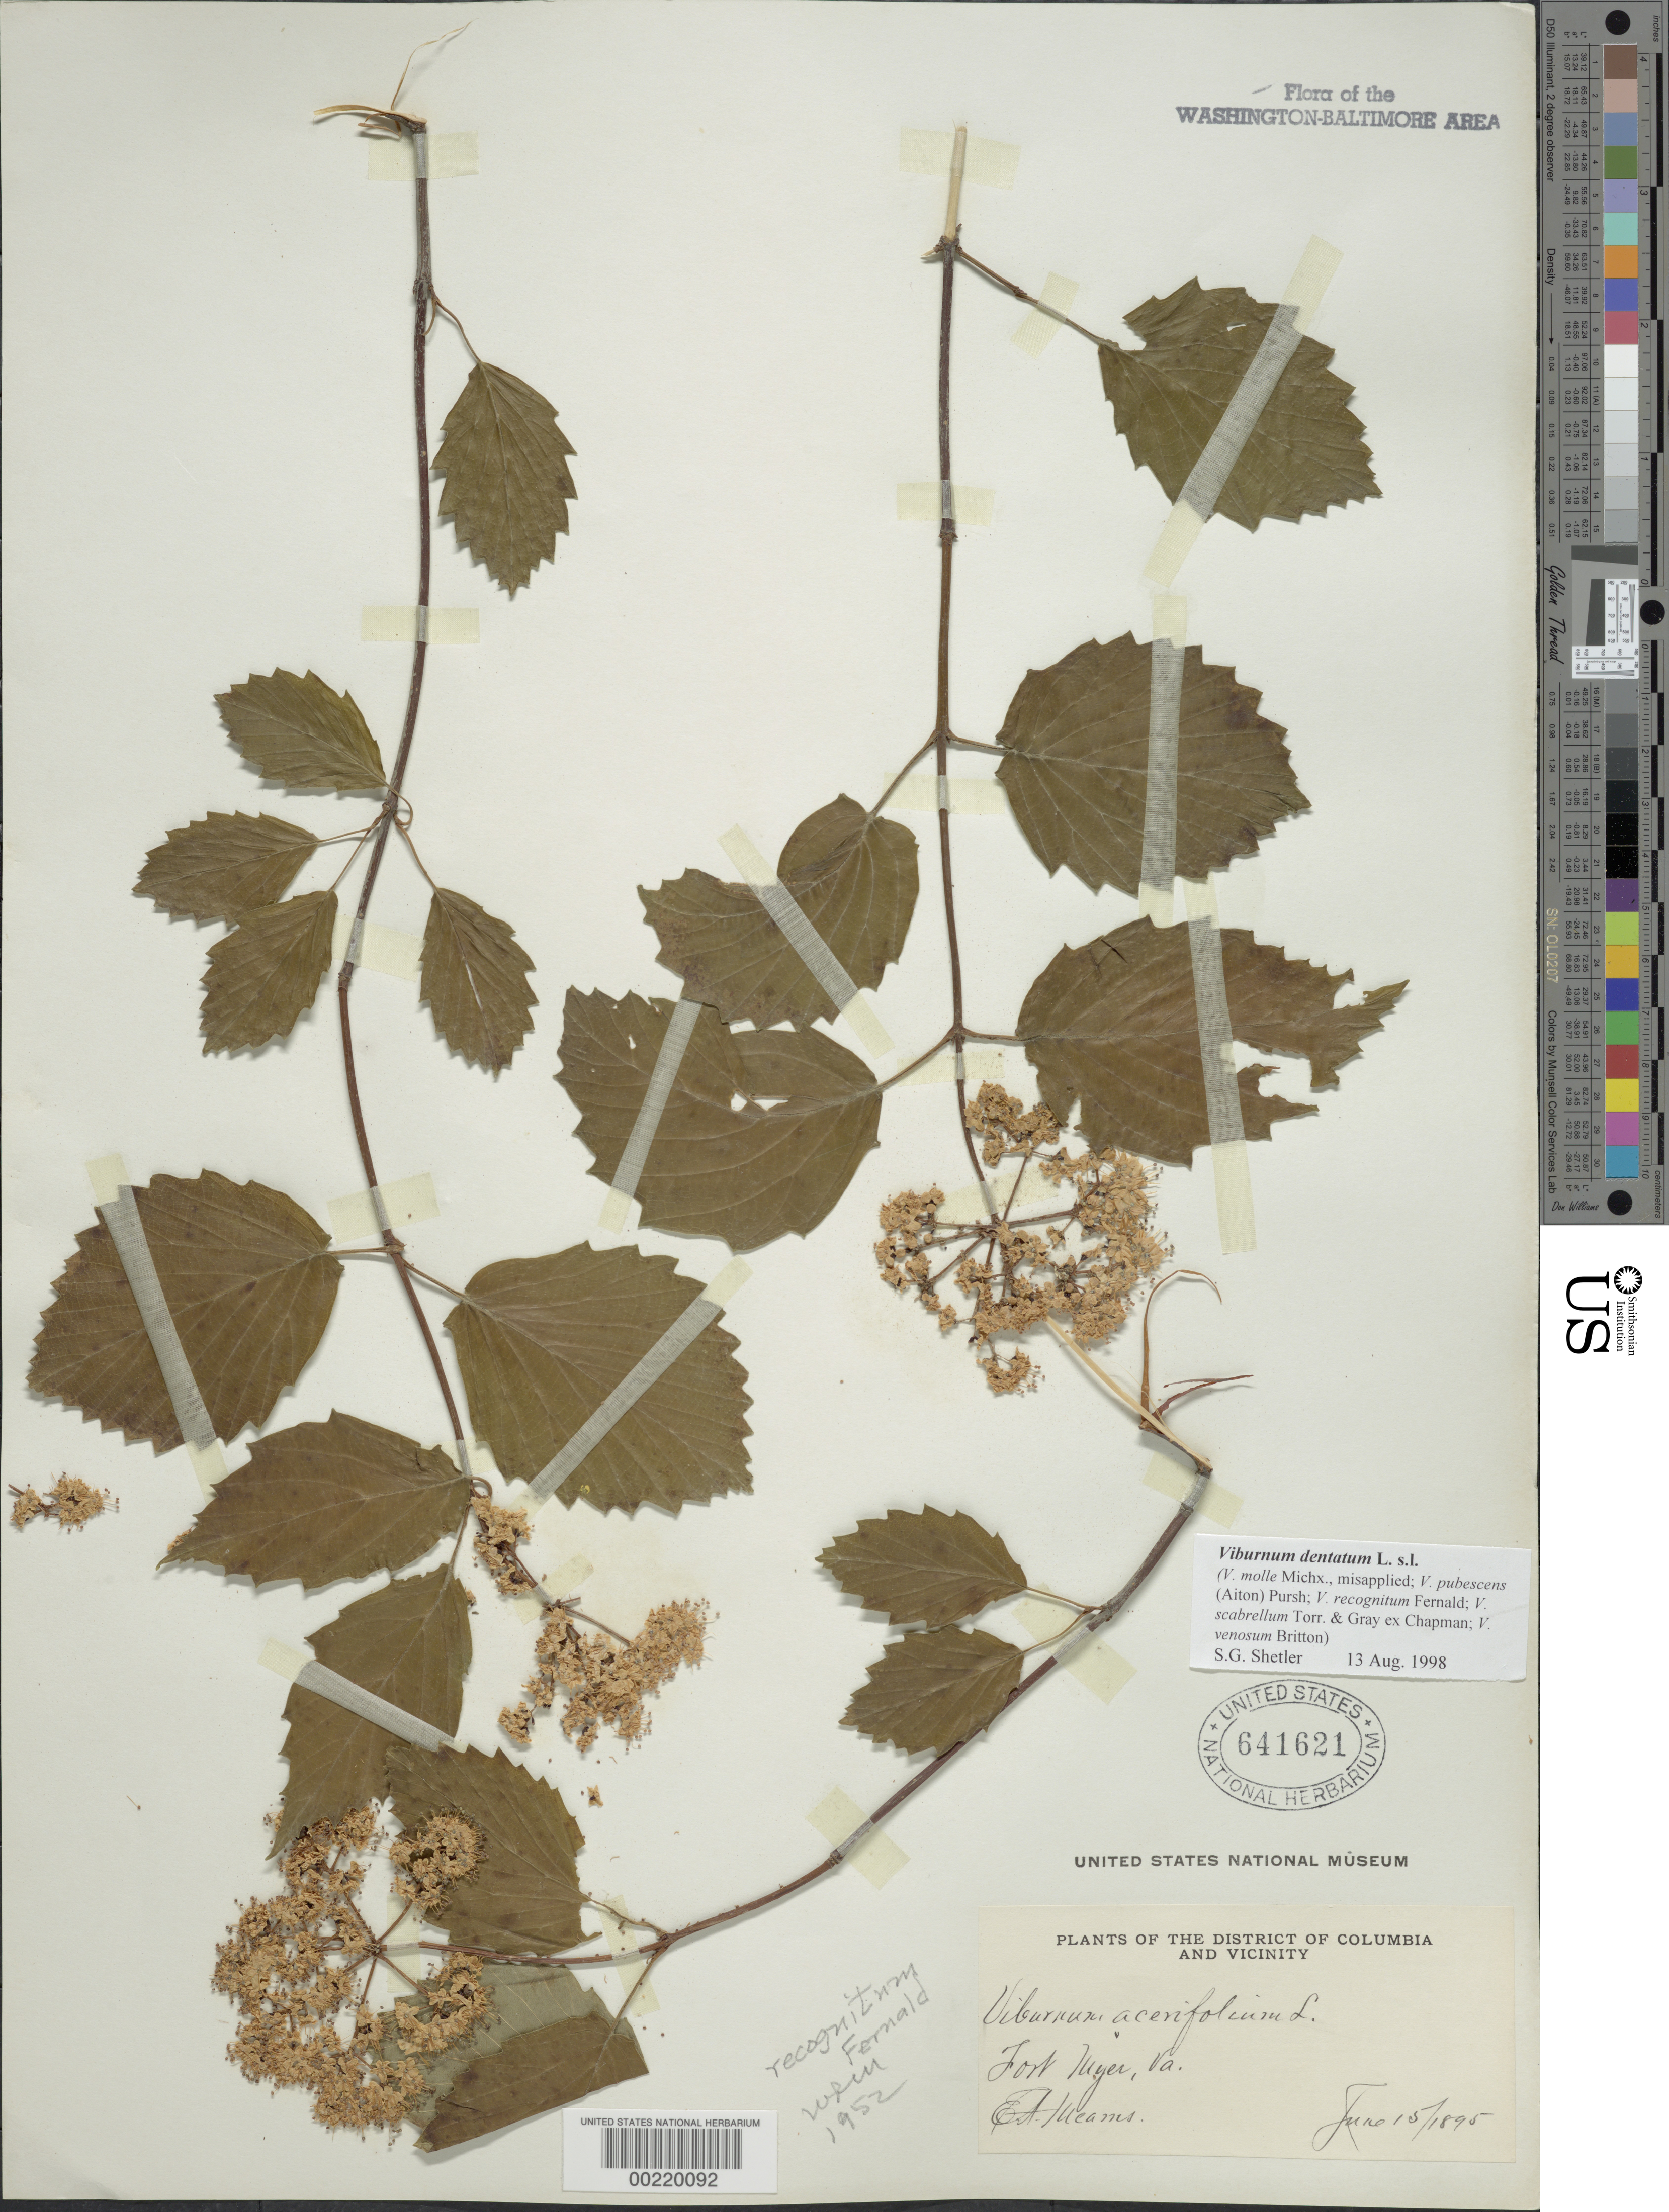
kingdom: Plantae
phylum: Tracheophyta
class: Magnoliopsida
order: Dipsacales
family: Viburnaceae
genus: Viburnum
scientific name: Viburnum dentatum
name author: L.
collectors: E. A. Mearns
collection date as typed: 15 Jun 1895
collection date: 1895-06-15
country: United States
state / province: Virginia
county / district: Arlington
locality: Fort Myers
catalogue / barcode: US 641621